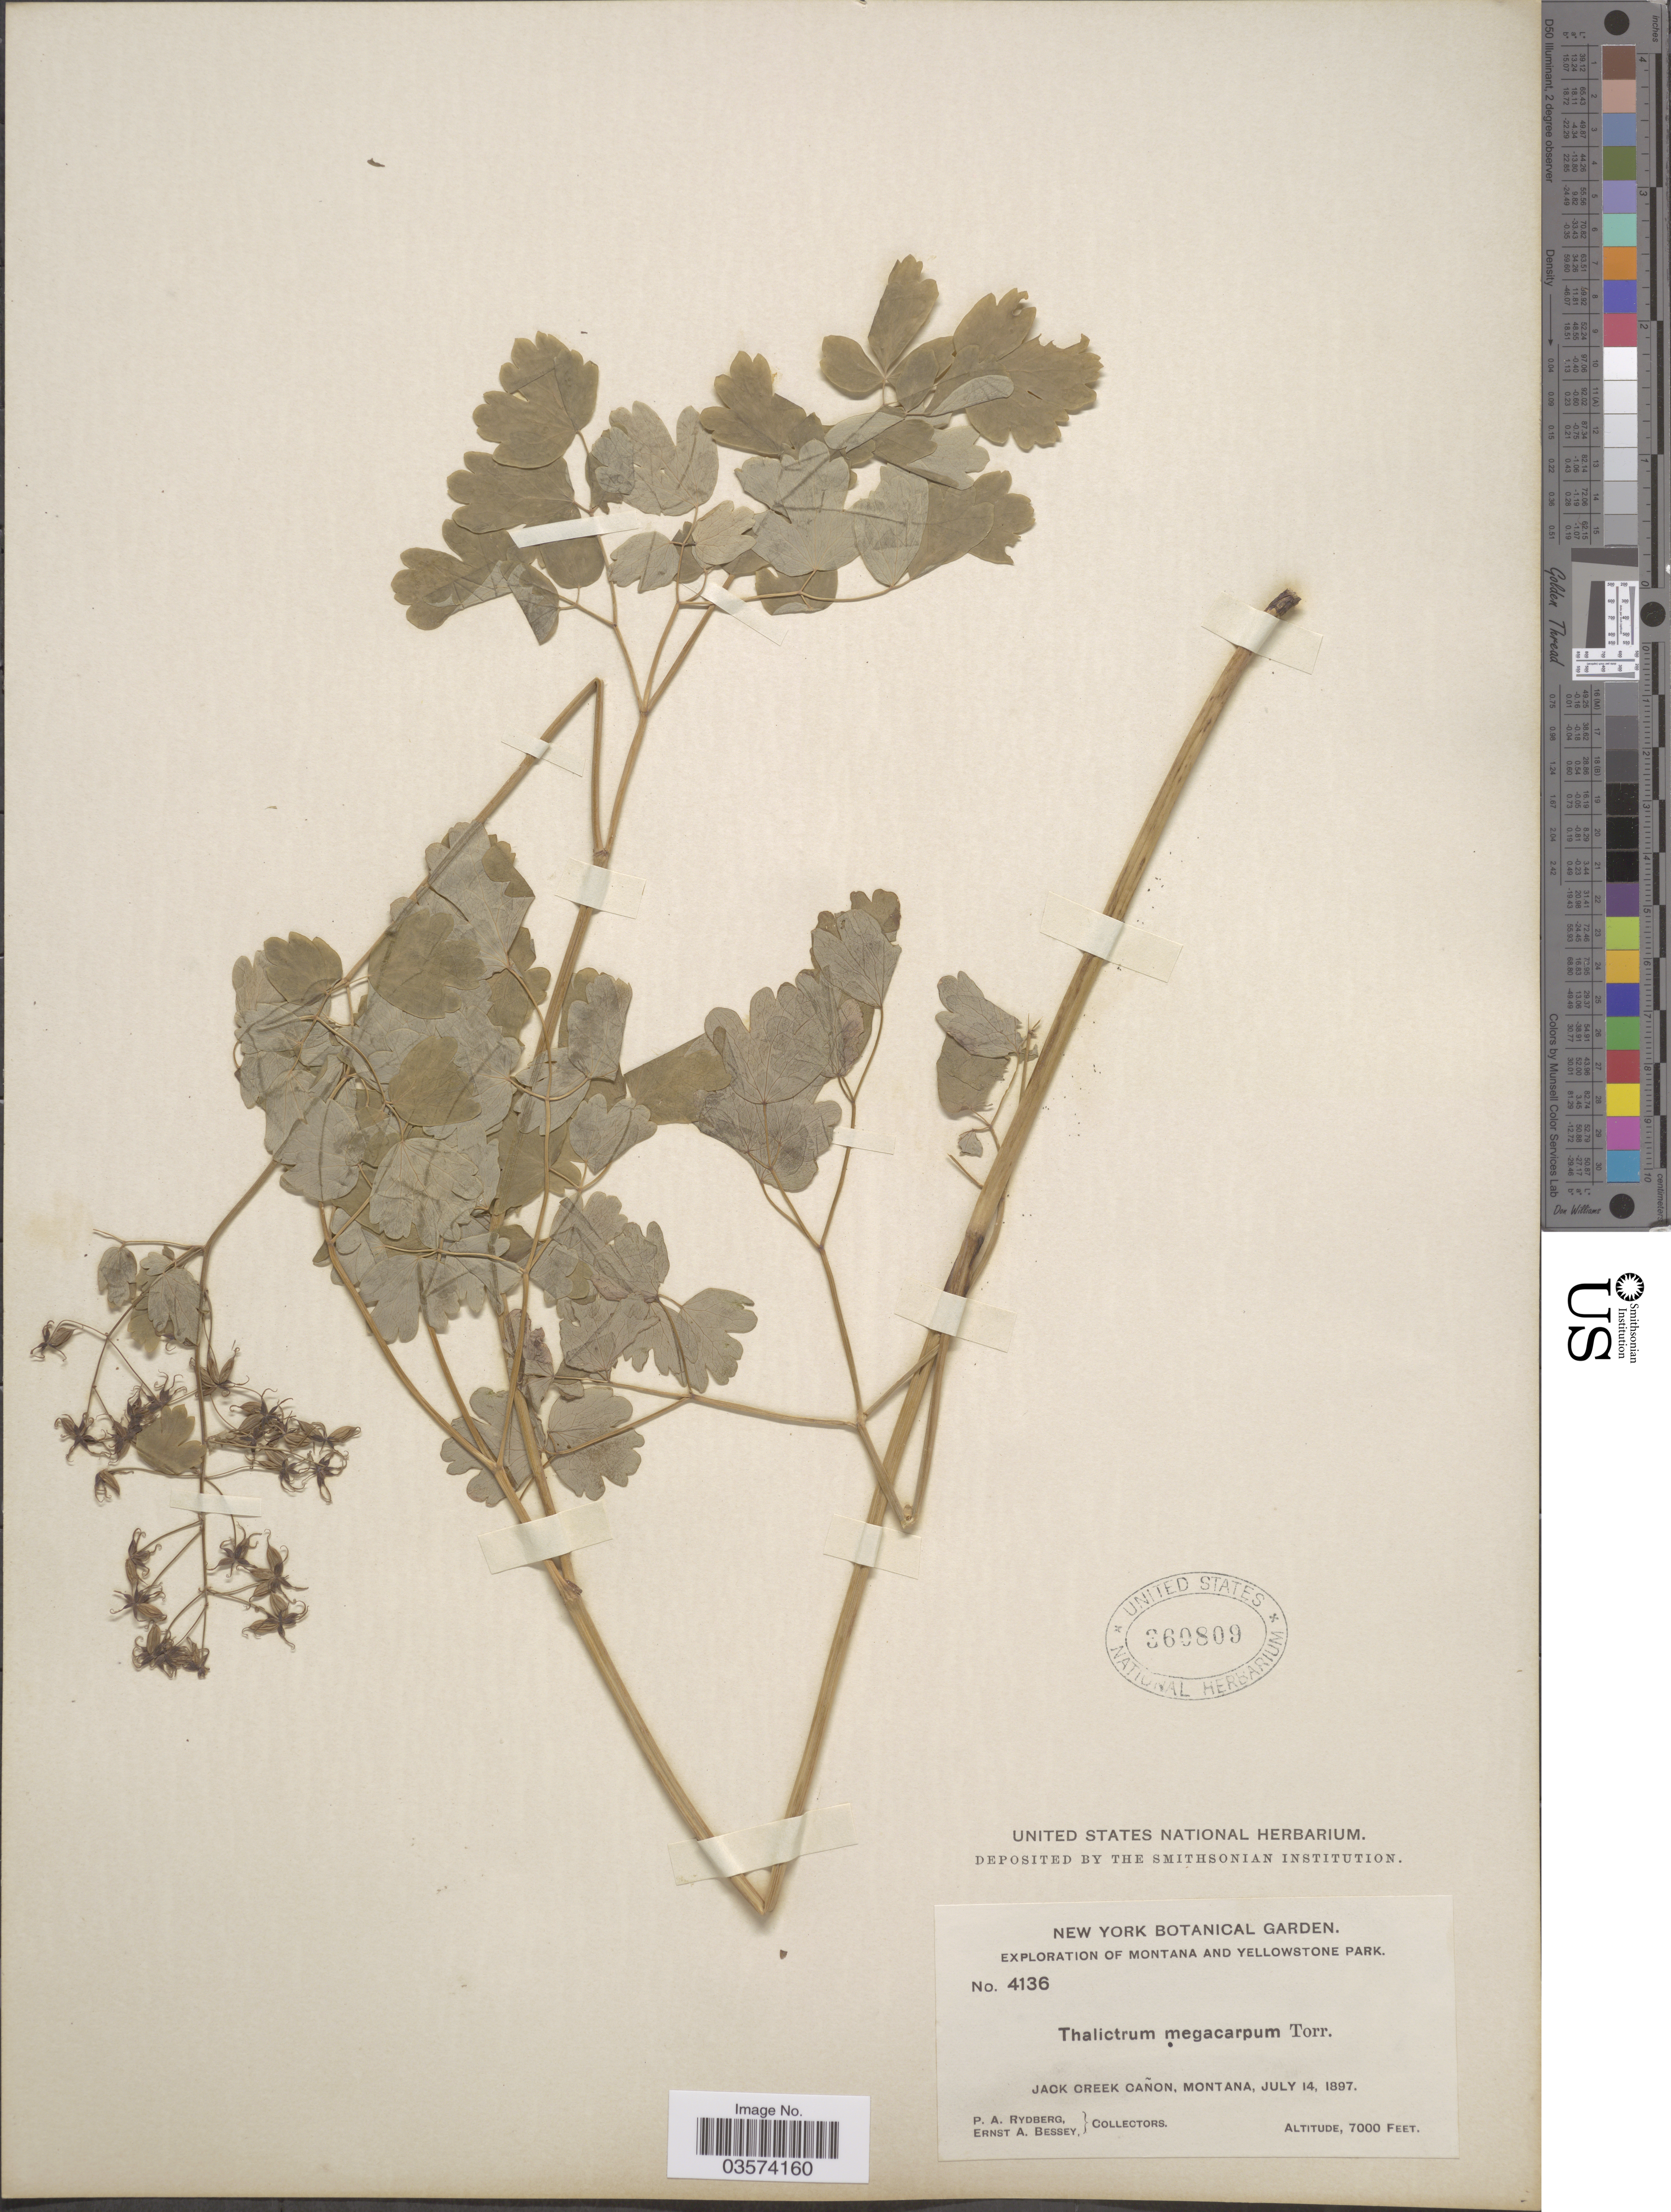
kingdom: Plantae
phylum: Tracheophyta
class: Magnoliopsida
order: Ranunculales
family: Ranunculaceae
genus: Thalictrum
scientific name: Thalictrum occidentale var. palousense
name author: H. St. John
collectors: P. A. Rydberg & E. A. Bessey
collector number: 4136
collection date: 1897-07-14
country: United States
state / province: Montana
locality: Yellowstone Park. Jack Creek Cañon.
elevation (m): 2134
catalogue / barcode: US 360809